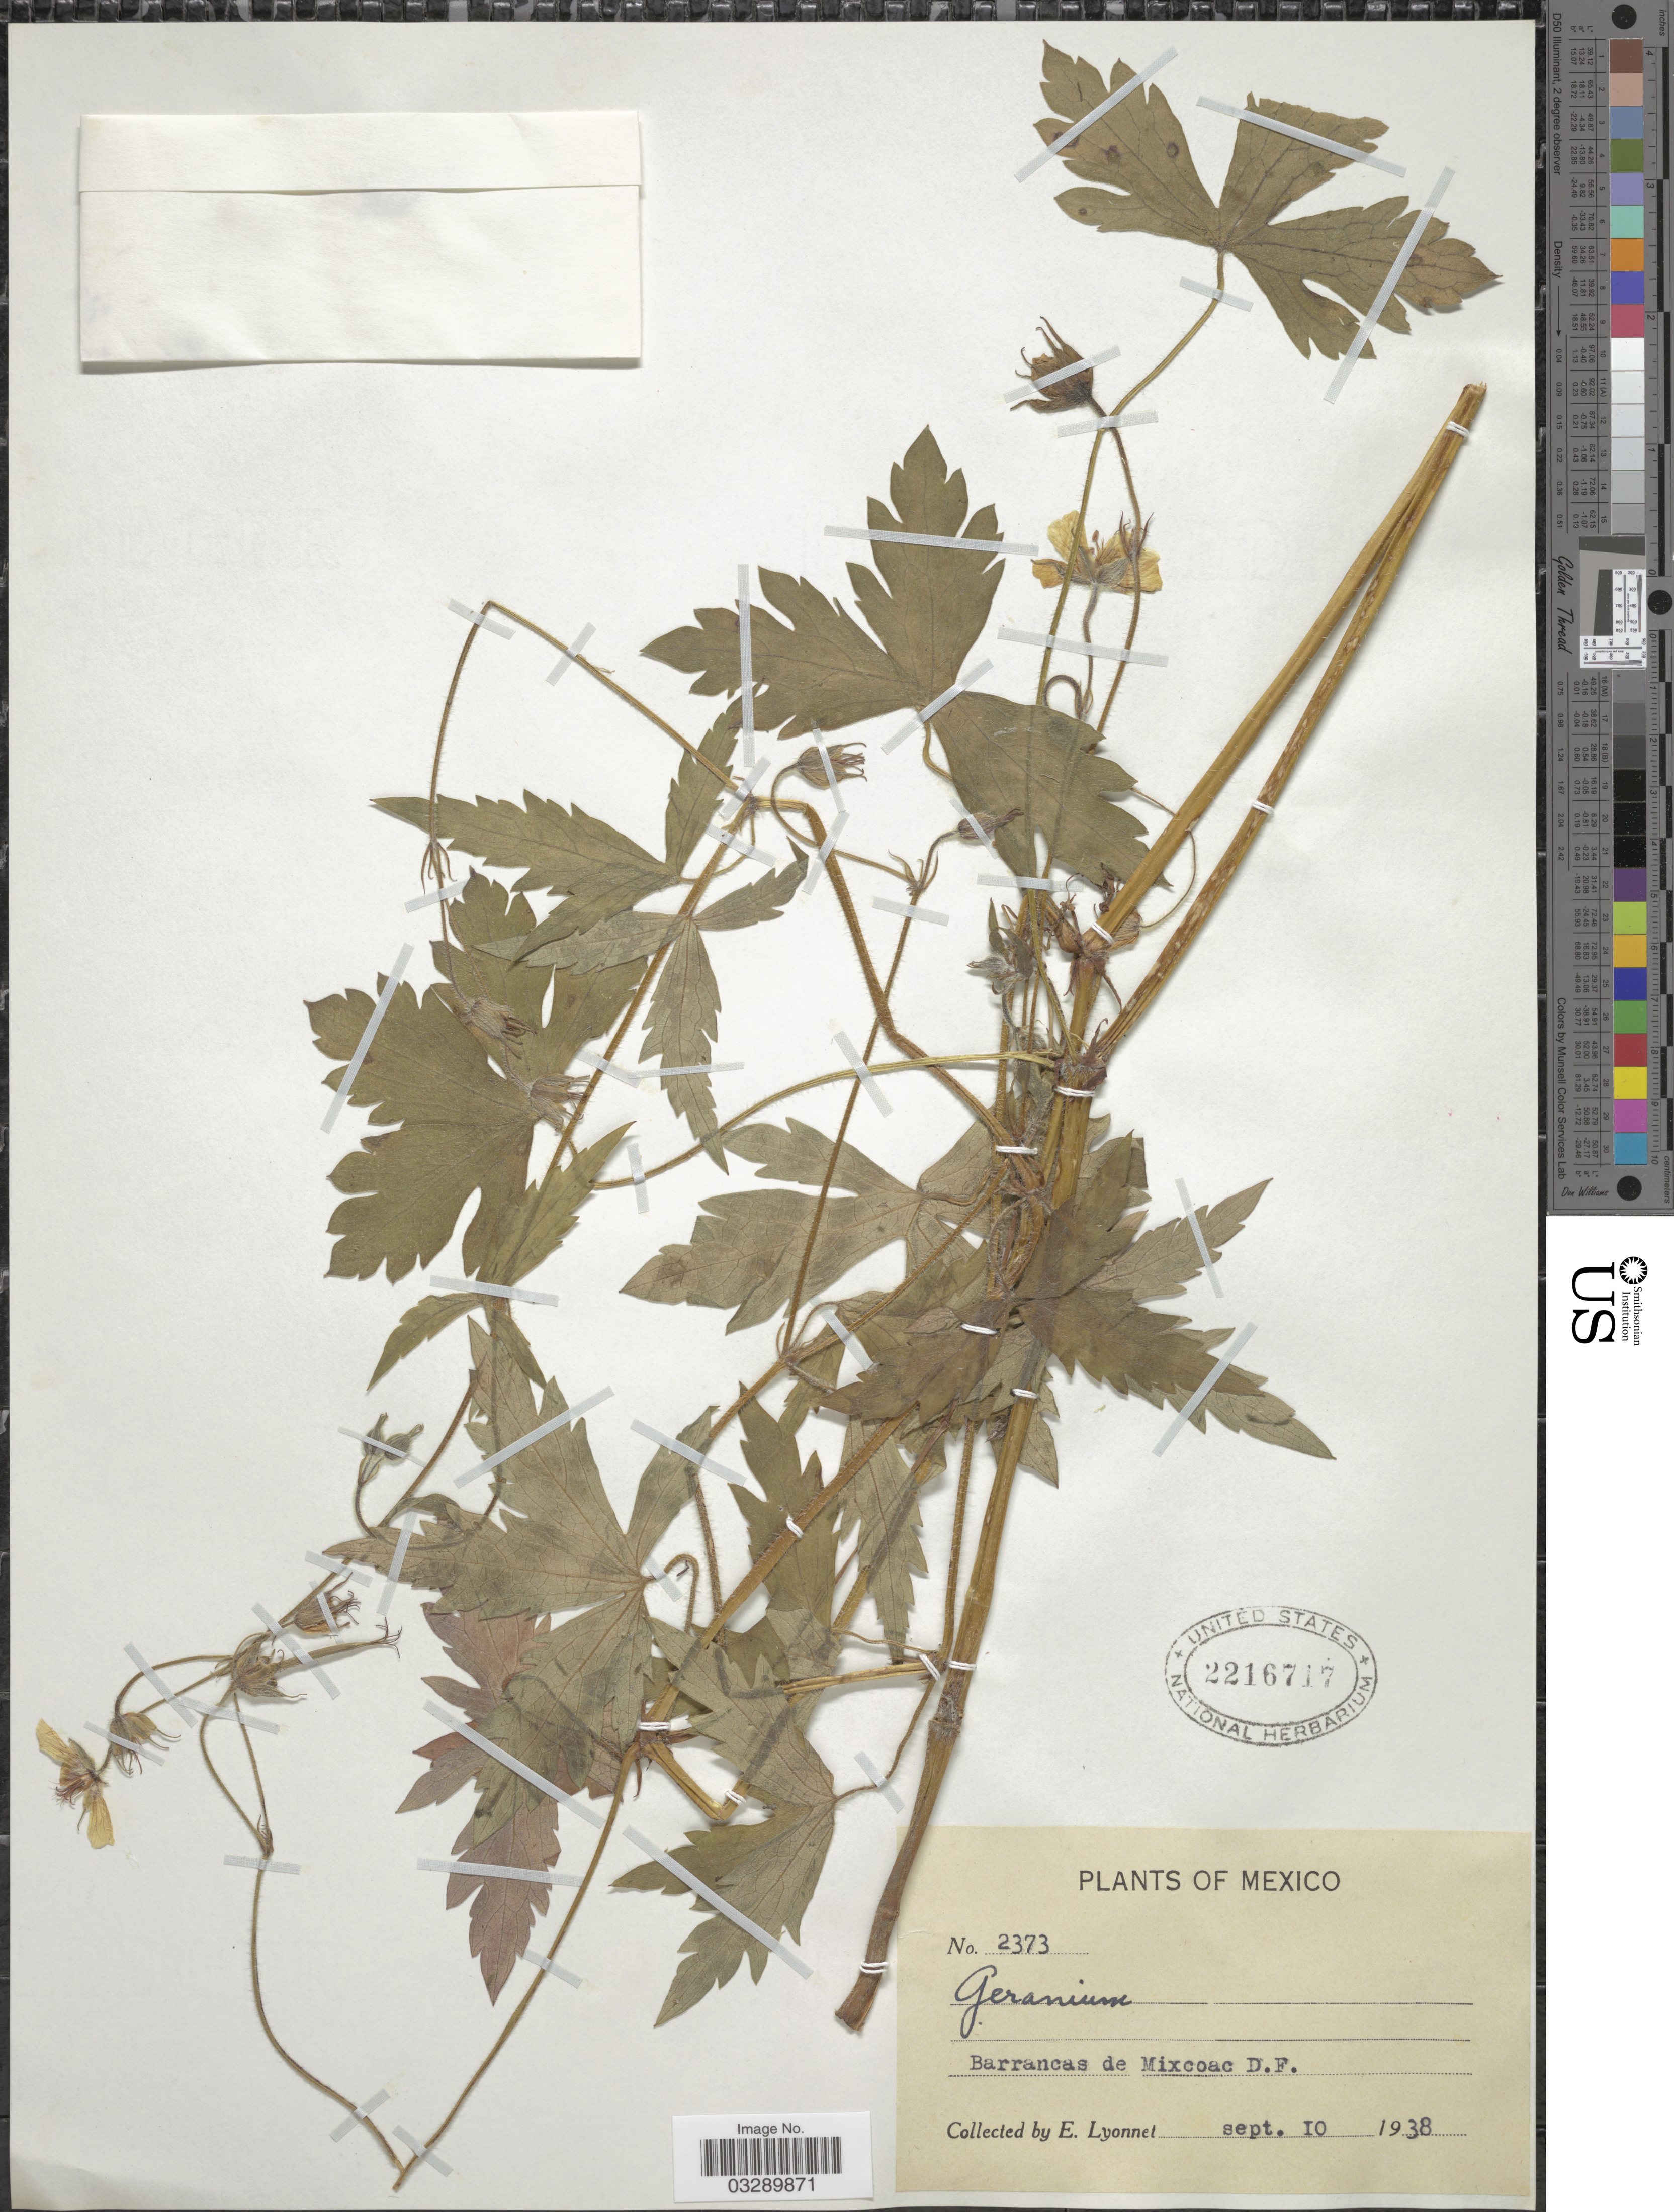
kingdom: Plantae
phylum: Tracheophyta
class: Magnoliopsida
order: Geraniales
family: Geraniaceae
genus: Geranium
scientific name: Geranium sp.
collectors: E. Lyonnet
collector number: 2373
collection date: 1938-09-10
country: Mexico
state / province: Distrito Federal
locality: Barrancas de Mixcoac.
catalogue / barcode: US 2216717